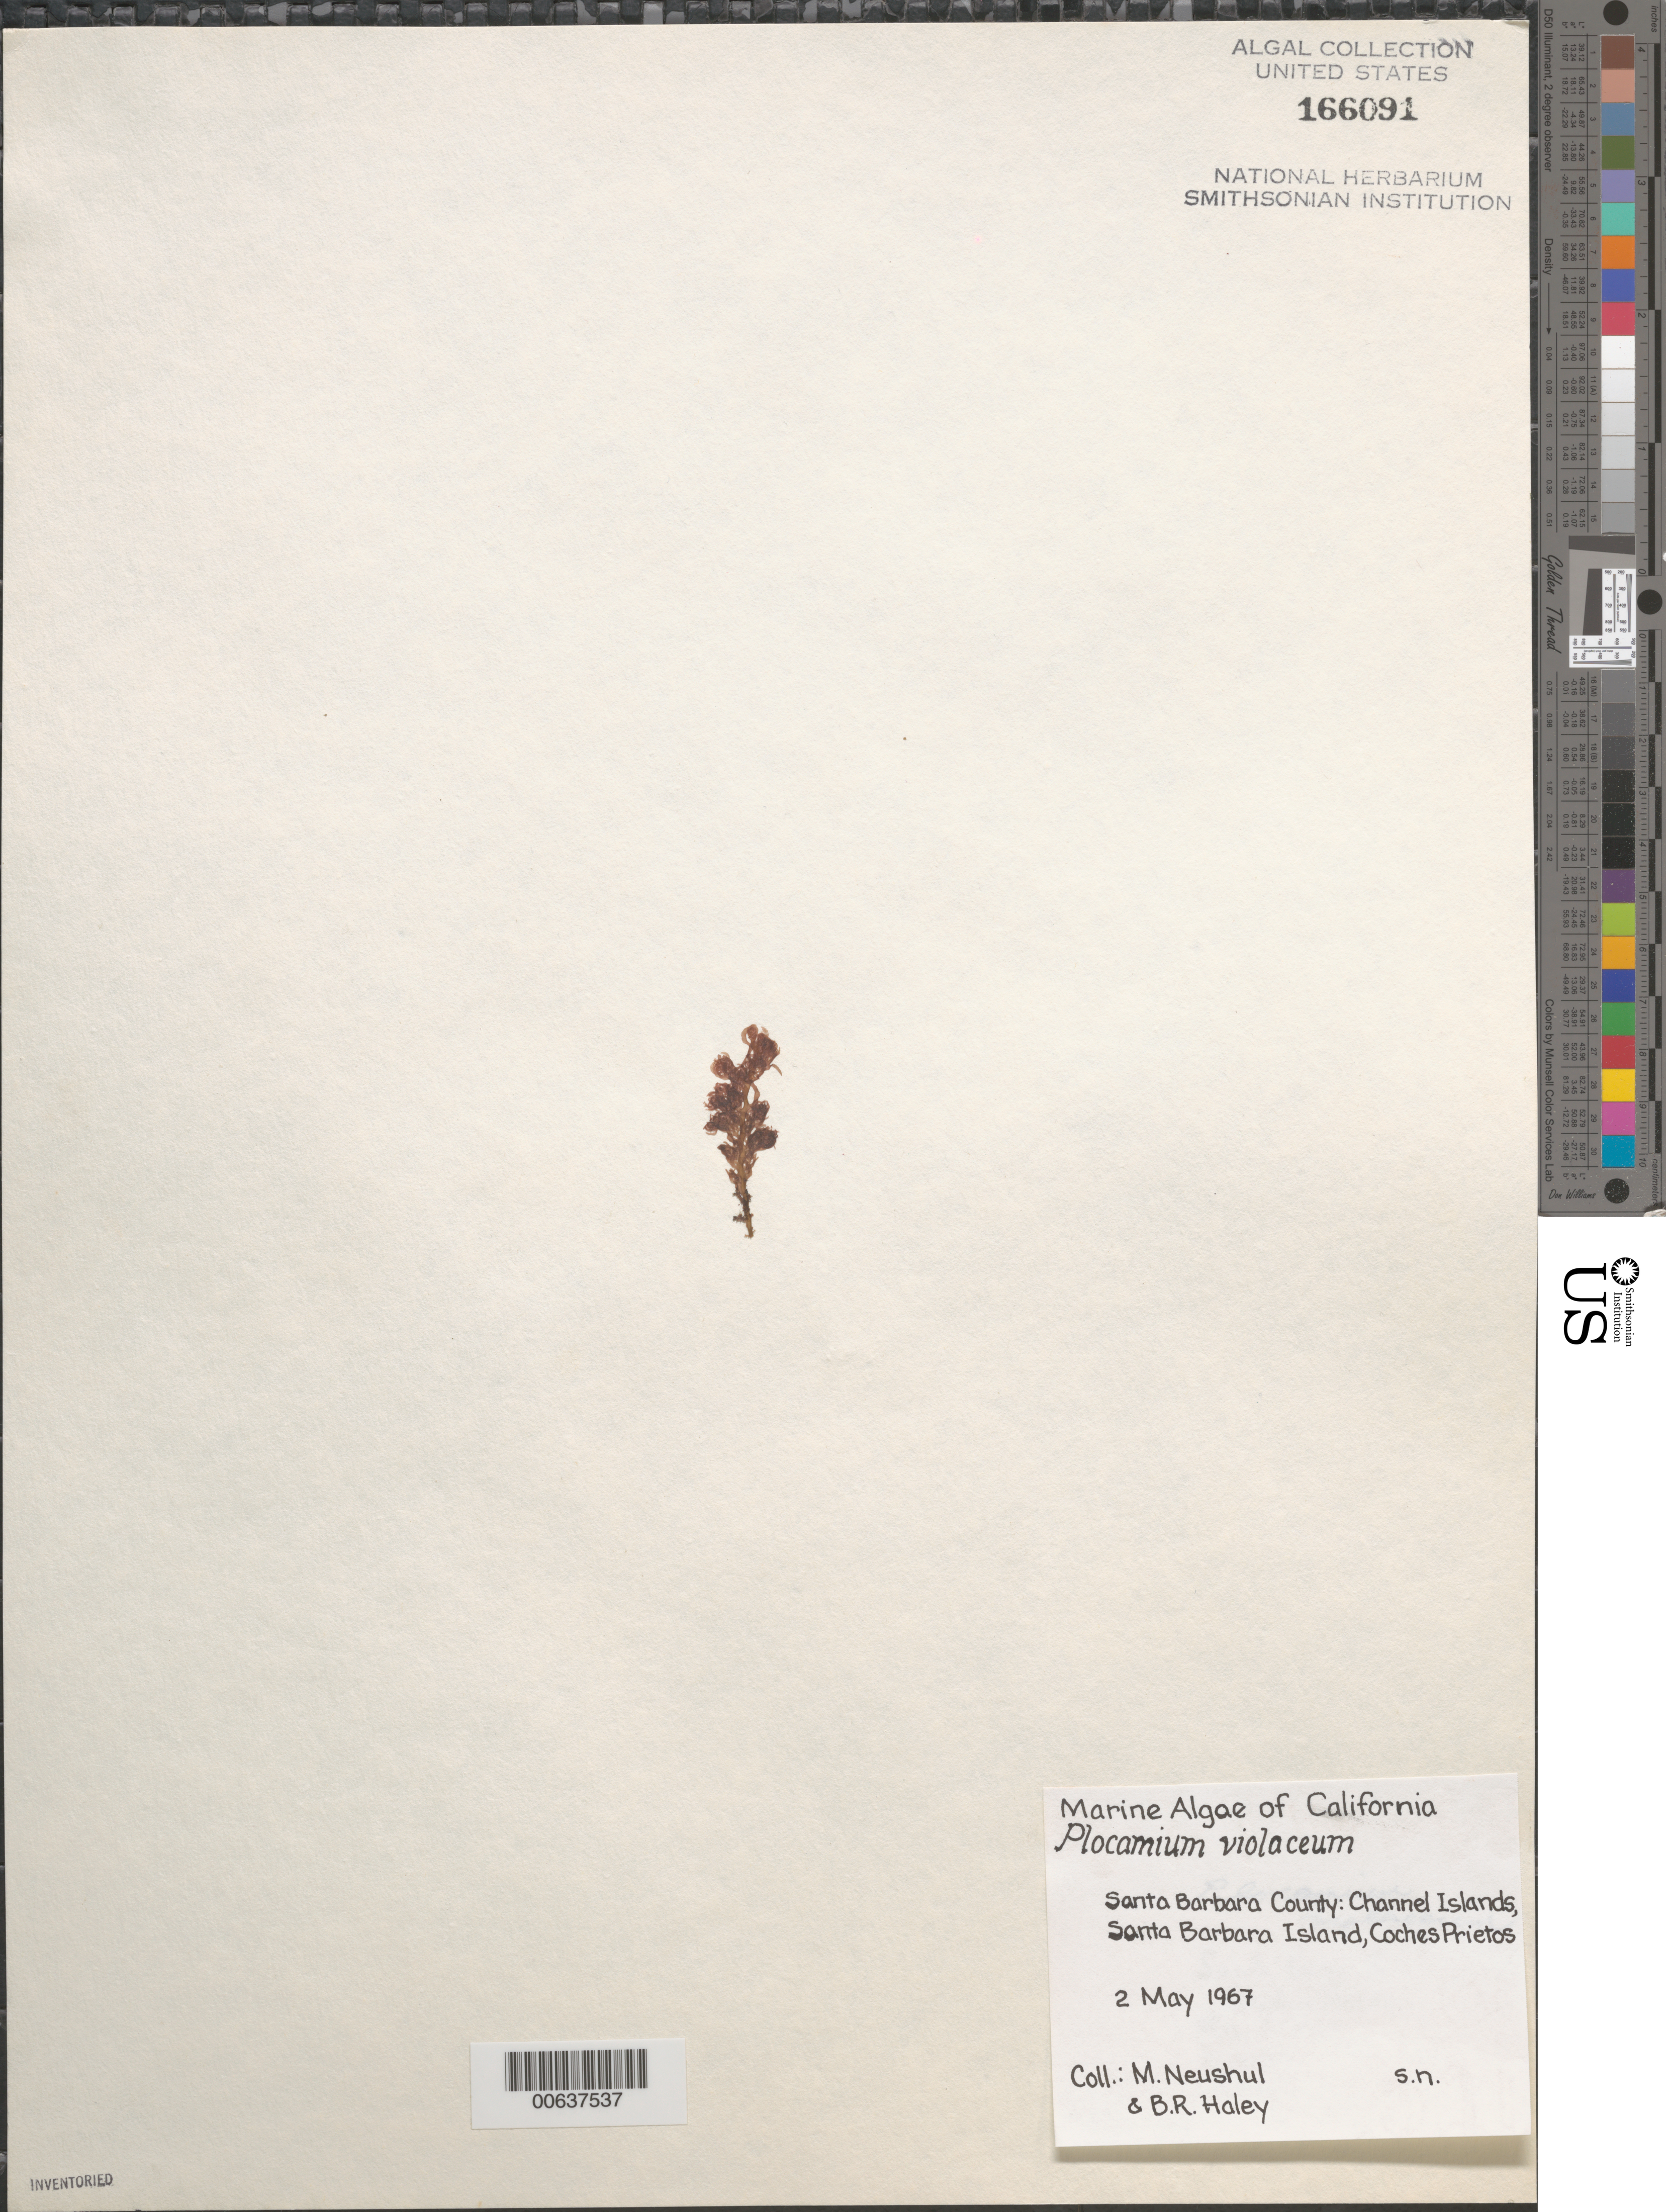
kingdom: Plantae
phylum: Rhodophyta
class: Florideophyceae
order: Plocamiales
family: Plocamiaceae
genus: Plocamium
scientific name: Plocamium violaceum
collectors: M. Neushul & B. Haley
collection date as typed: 02 May 1967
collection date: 1967-05-02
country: United States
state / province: California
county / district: Santa Barbara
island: Santa Cruz Island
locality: Coches Prietos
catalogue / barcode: US 166091